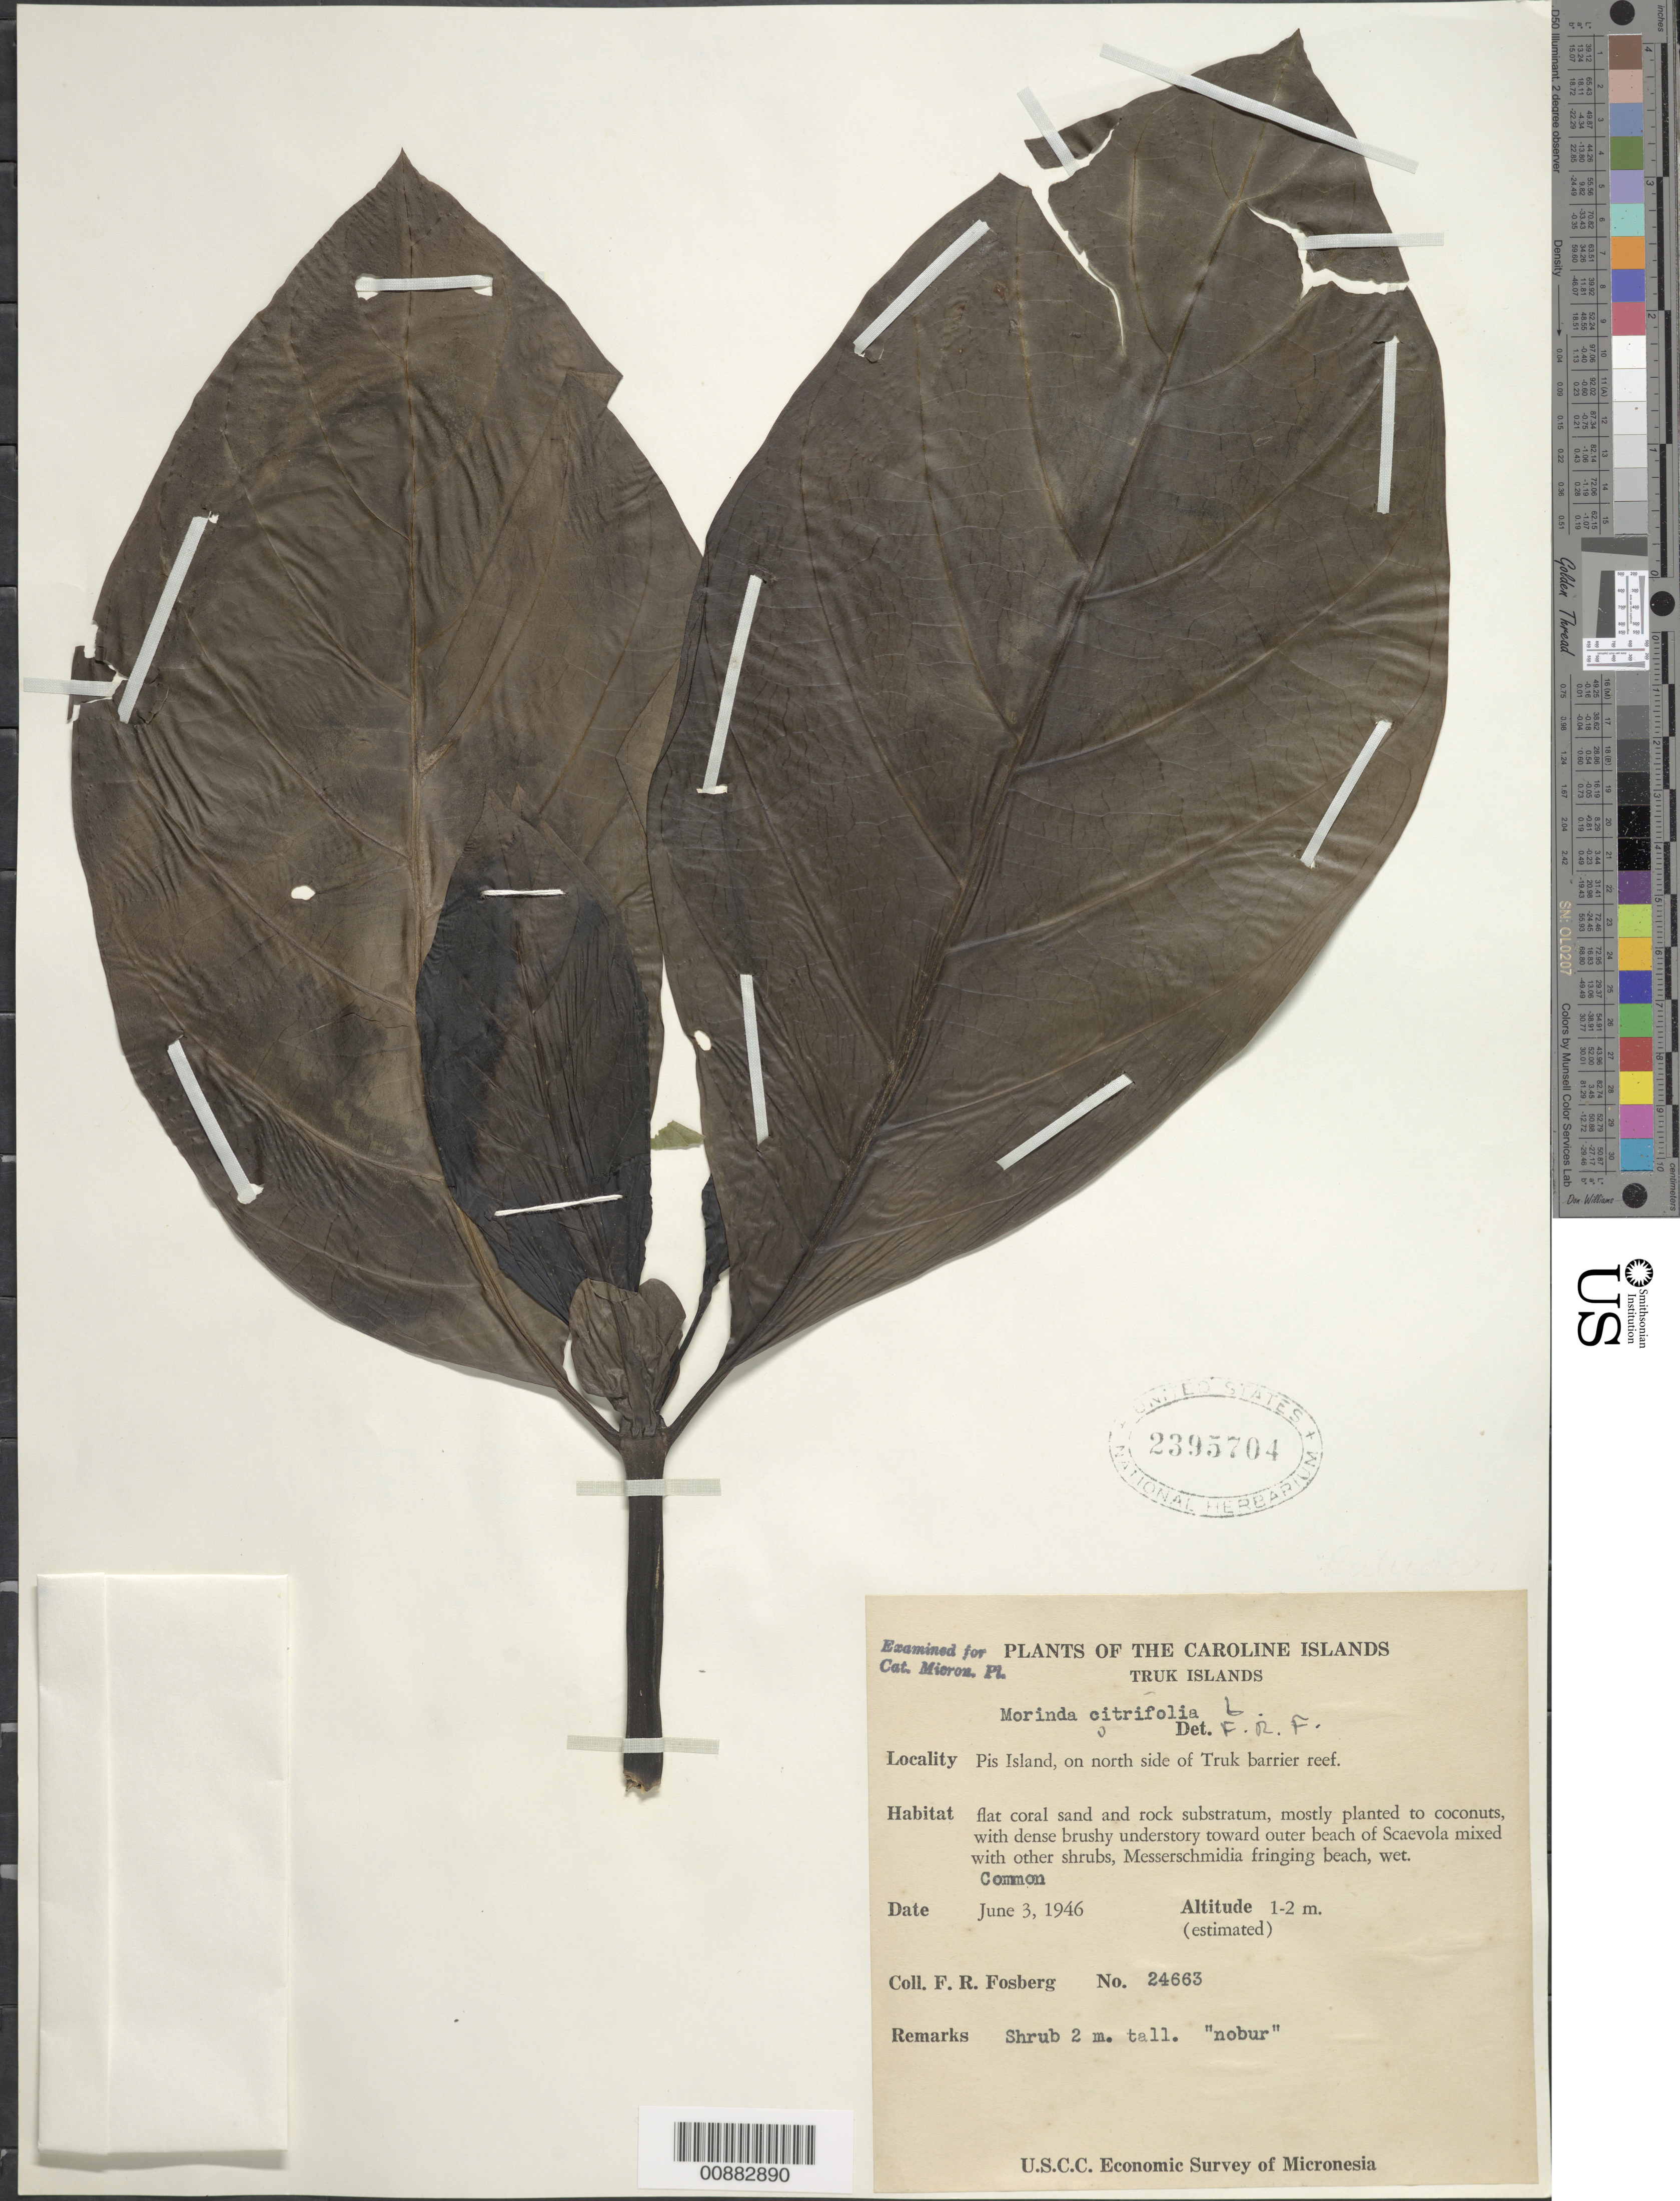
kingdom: Plantae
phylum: Tracheophyta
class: Magnoliopsida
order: Gentianales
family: Rubiaceae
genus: Morinda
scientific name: Morinda citrifolia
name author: L.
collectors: F. R. Fosberg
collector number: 24663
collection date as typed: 03 Jun 1946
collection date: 1946-06-03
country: Micronesia, Federated States of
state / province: Truk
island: Losap Atoll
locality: N side of Truk barrier reef.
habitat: Flat coral sand and rock substratum, mostly planted to coconuts w dense brushy understory twd outer beach of mix shrubs.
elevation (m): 1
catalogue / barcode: US 2395704